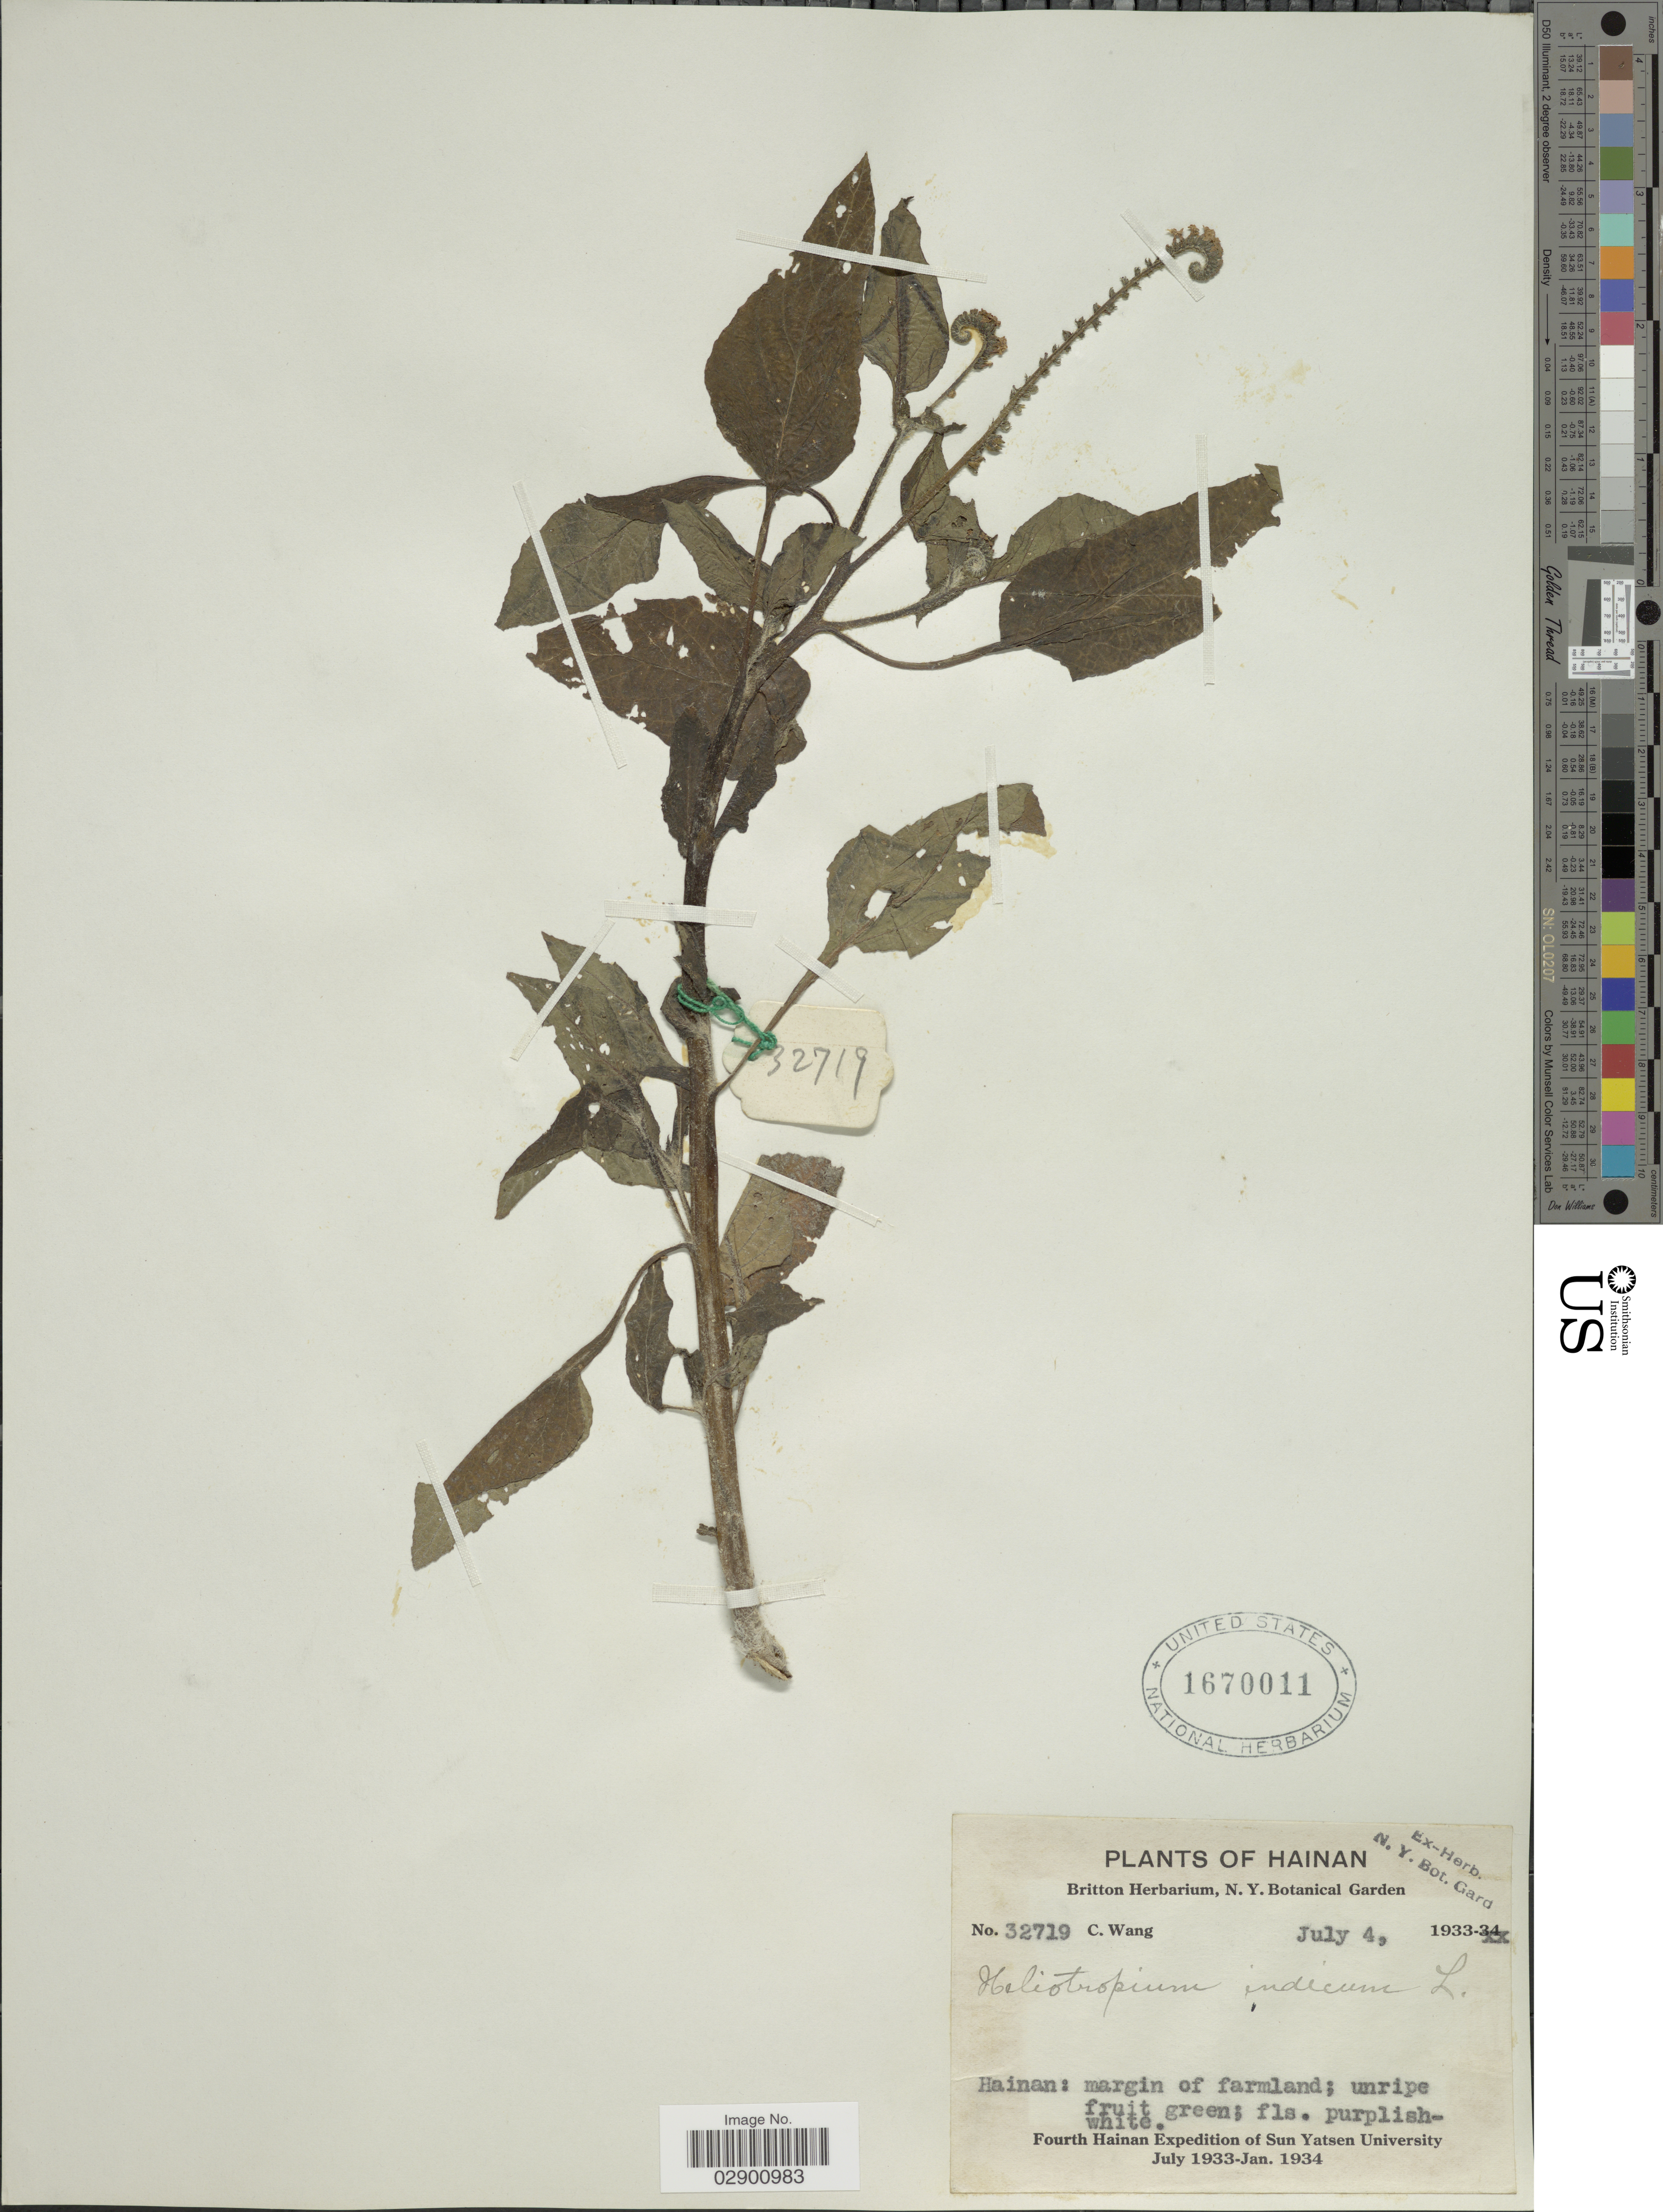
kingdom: Plantae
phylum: Tracheophyta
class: Magnoliopsida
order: Boraginales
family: Heliotropiaceae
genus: Heliotropium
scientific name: Heliotropium indicum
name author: L.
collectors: C. Wang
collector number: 32719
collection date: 1933-07-04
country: China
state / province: Hainan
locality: Margin of farmland.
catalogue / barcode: US 1670011